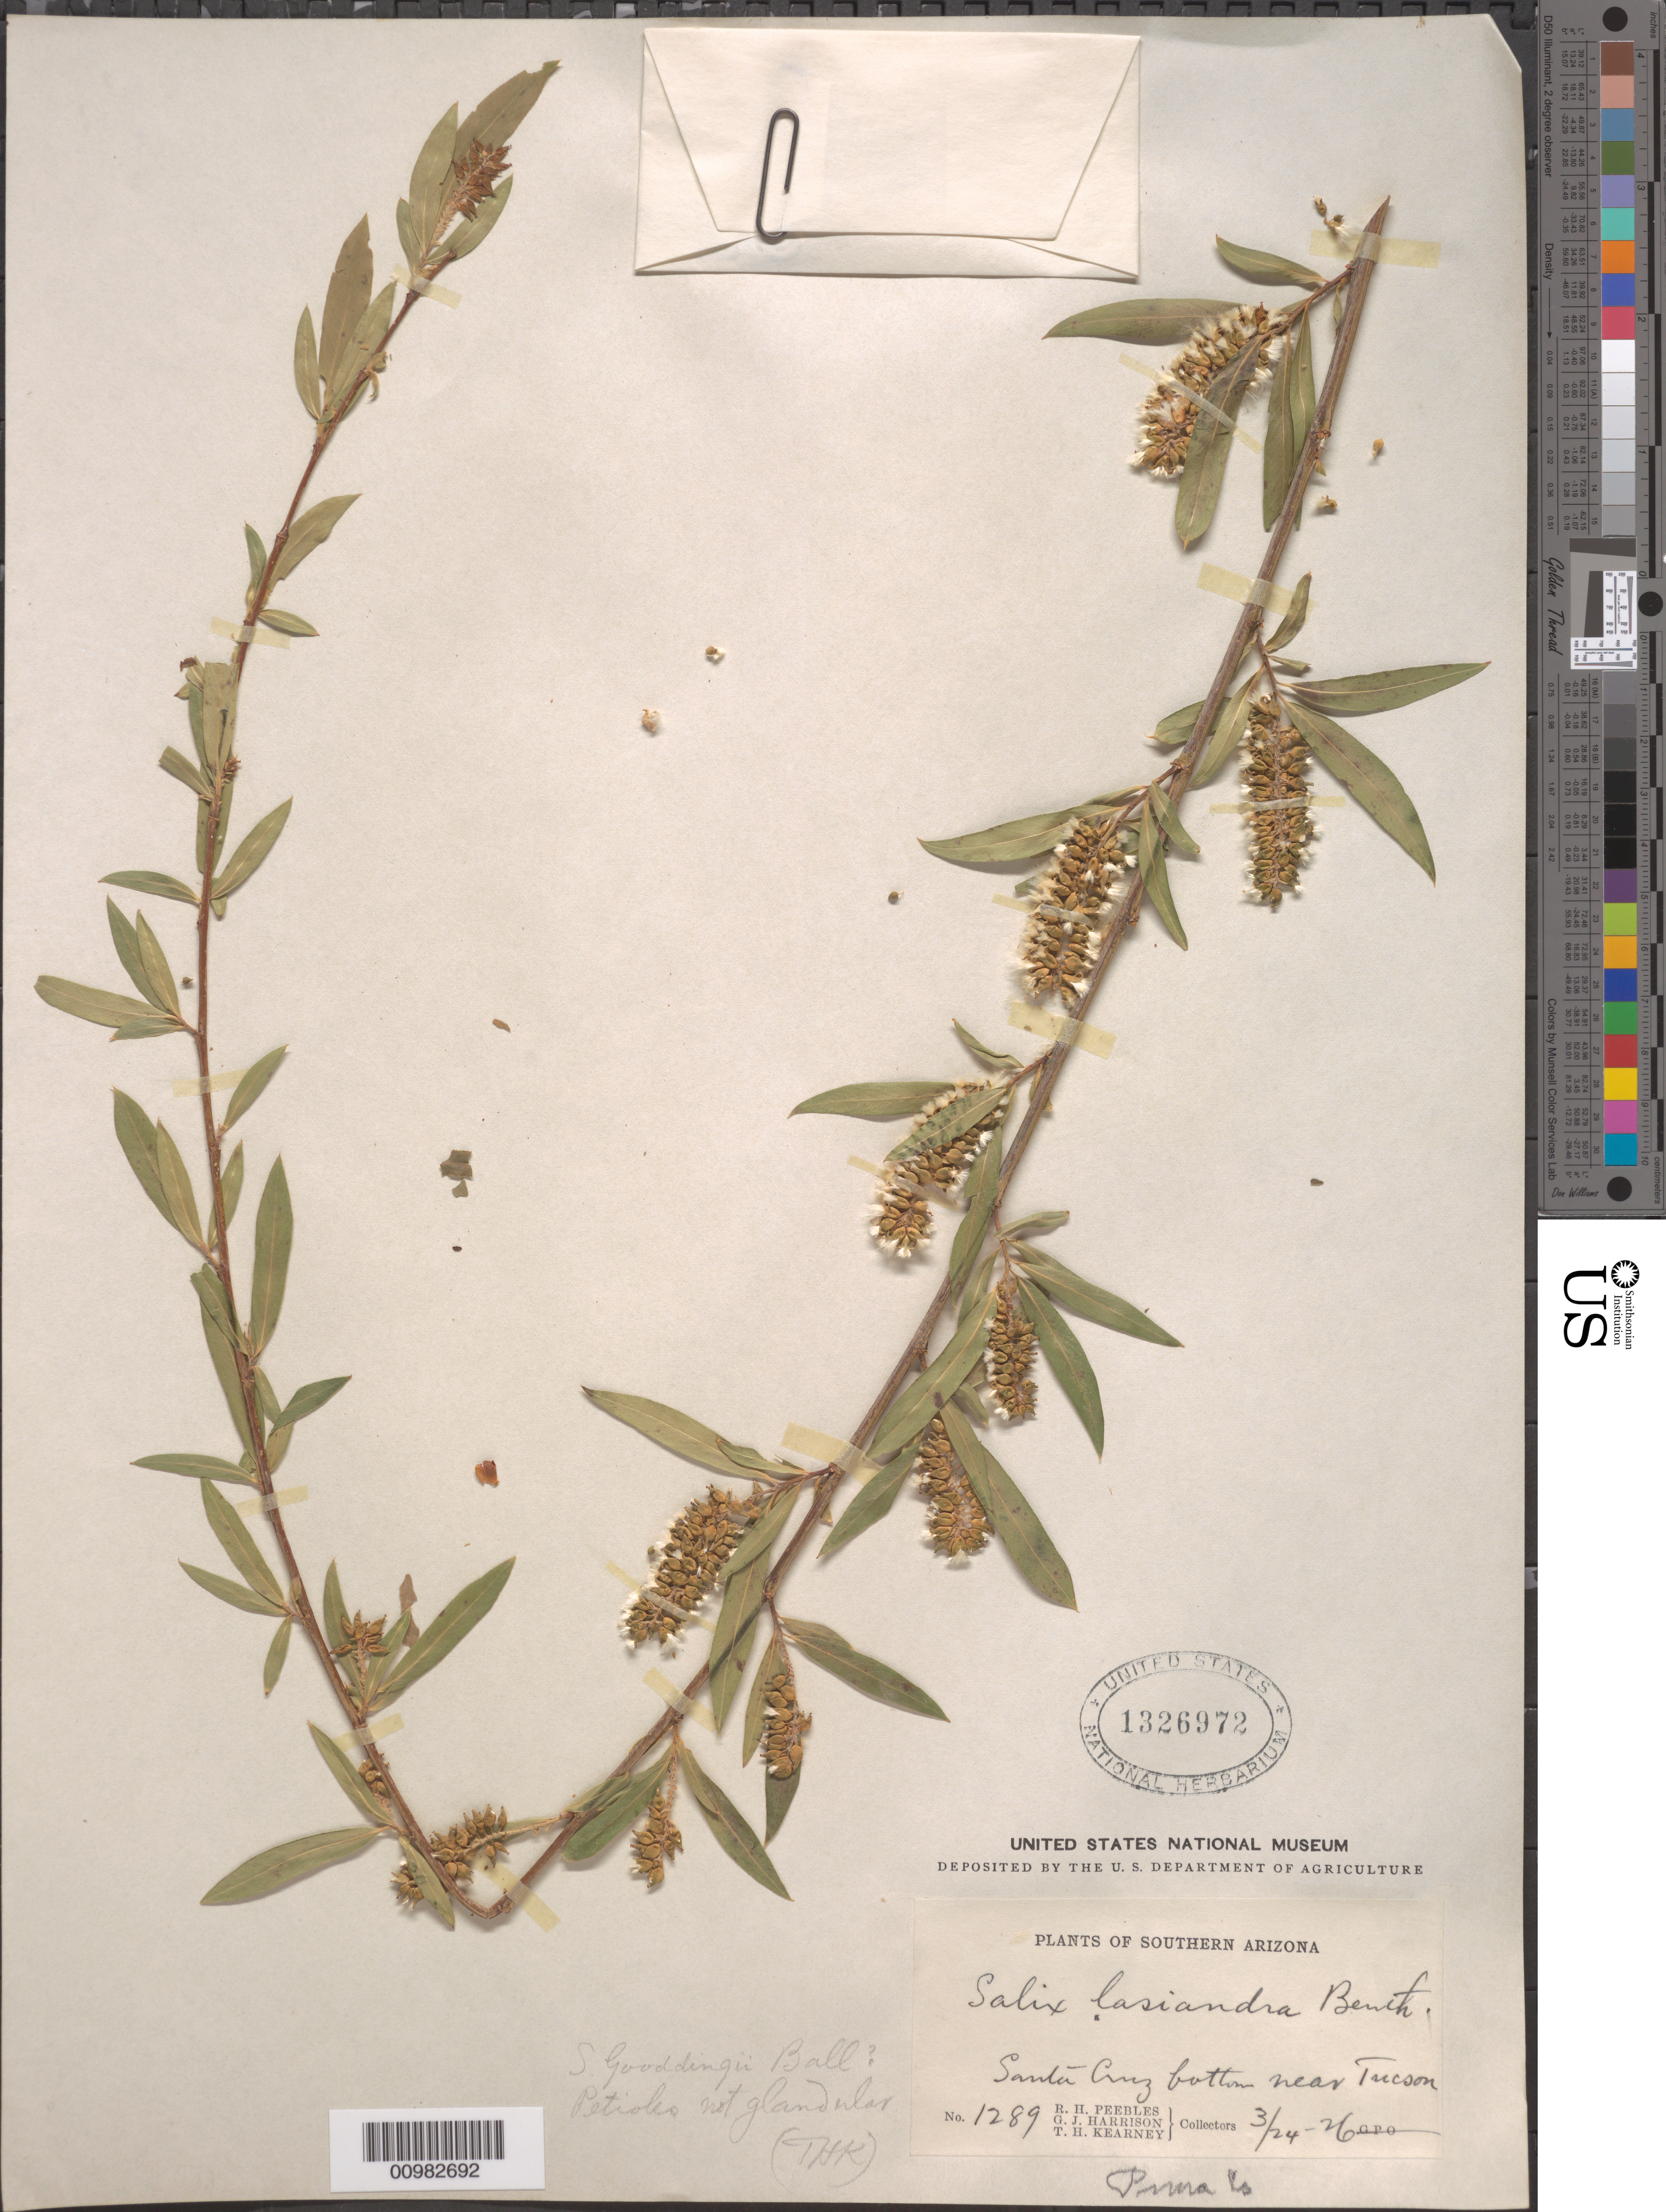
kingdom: Plantae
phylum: Tracheophyta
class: Magnoliopsida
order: Malpighiales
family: Salicaceae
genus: Salix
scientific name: Salix gooddingii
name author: C.R. Ball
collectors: R. H. Peebles & G. J. Harrison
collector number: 1289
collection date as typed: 24 Mar 1926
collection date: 1926-03-24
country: United States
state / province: Arizona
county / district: Santa Cruz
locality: Santa Cruz bottom near Tucson.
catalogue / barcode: US 1326972